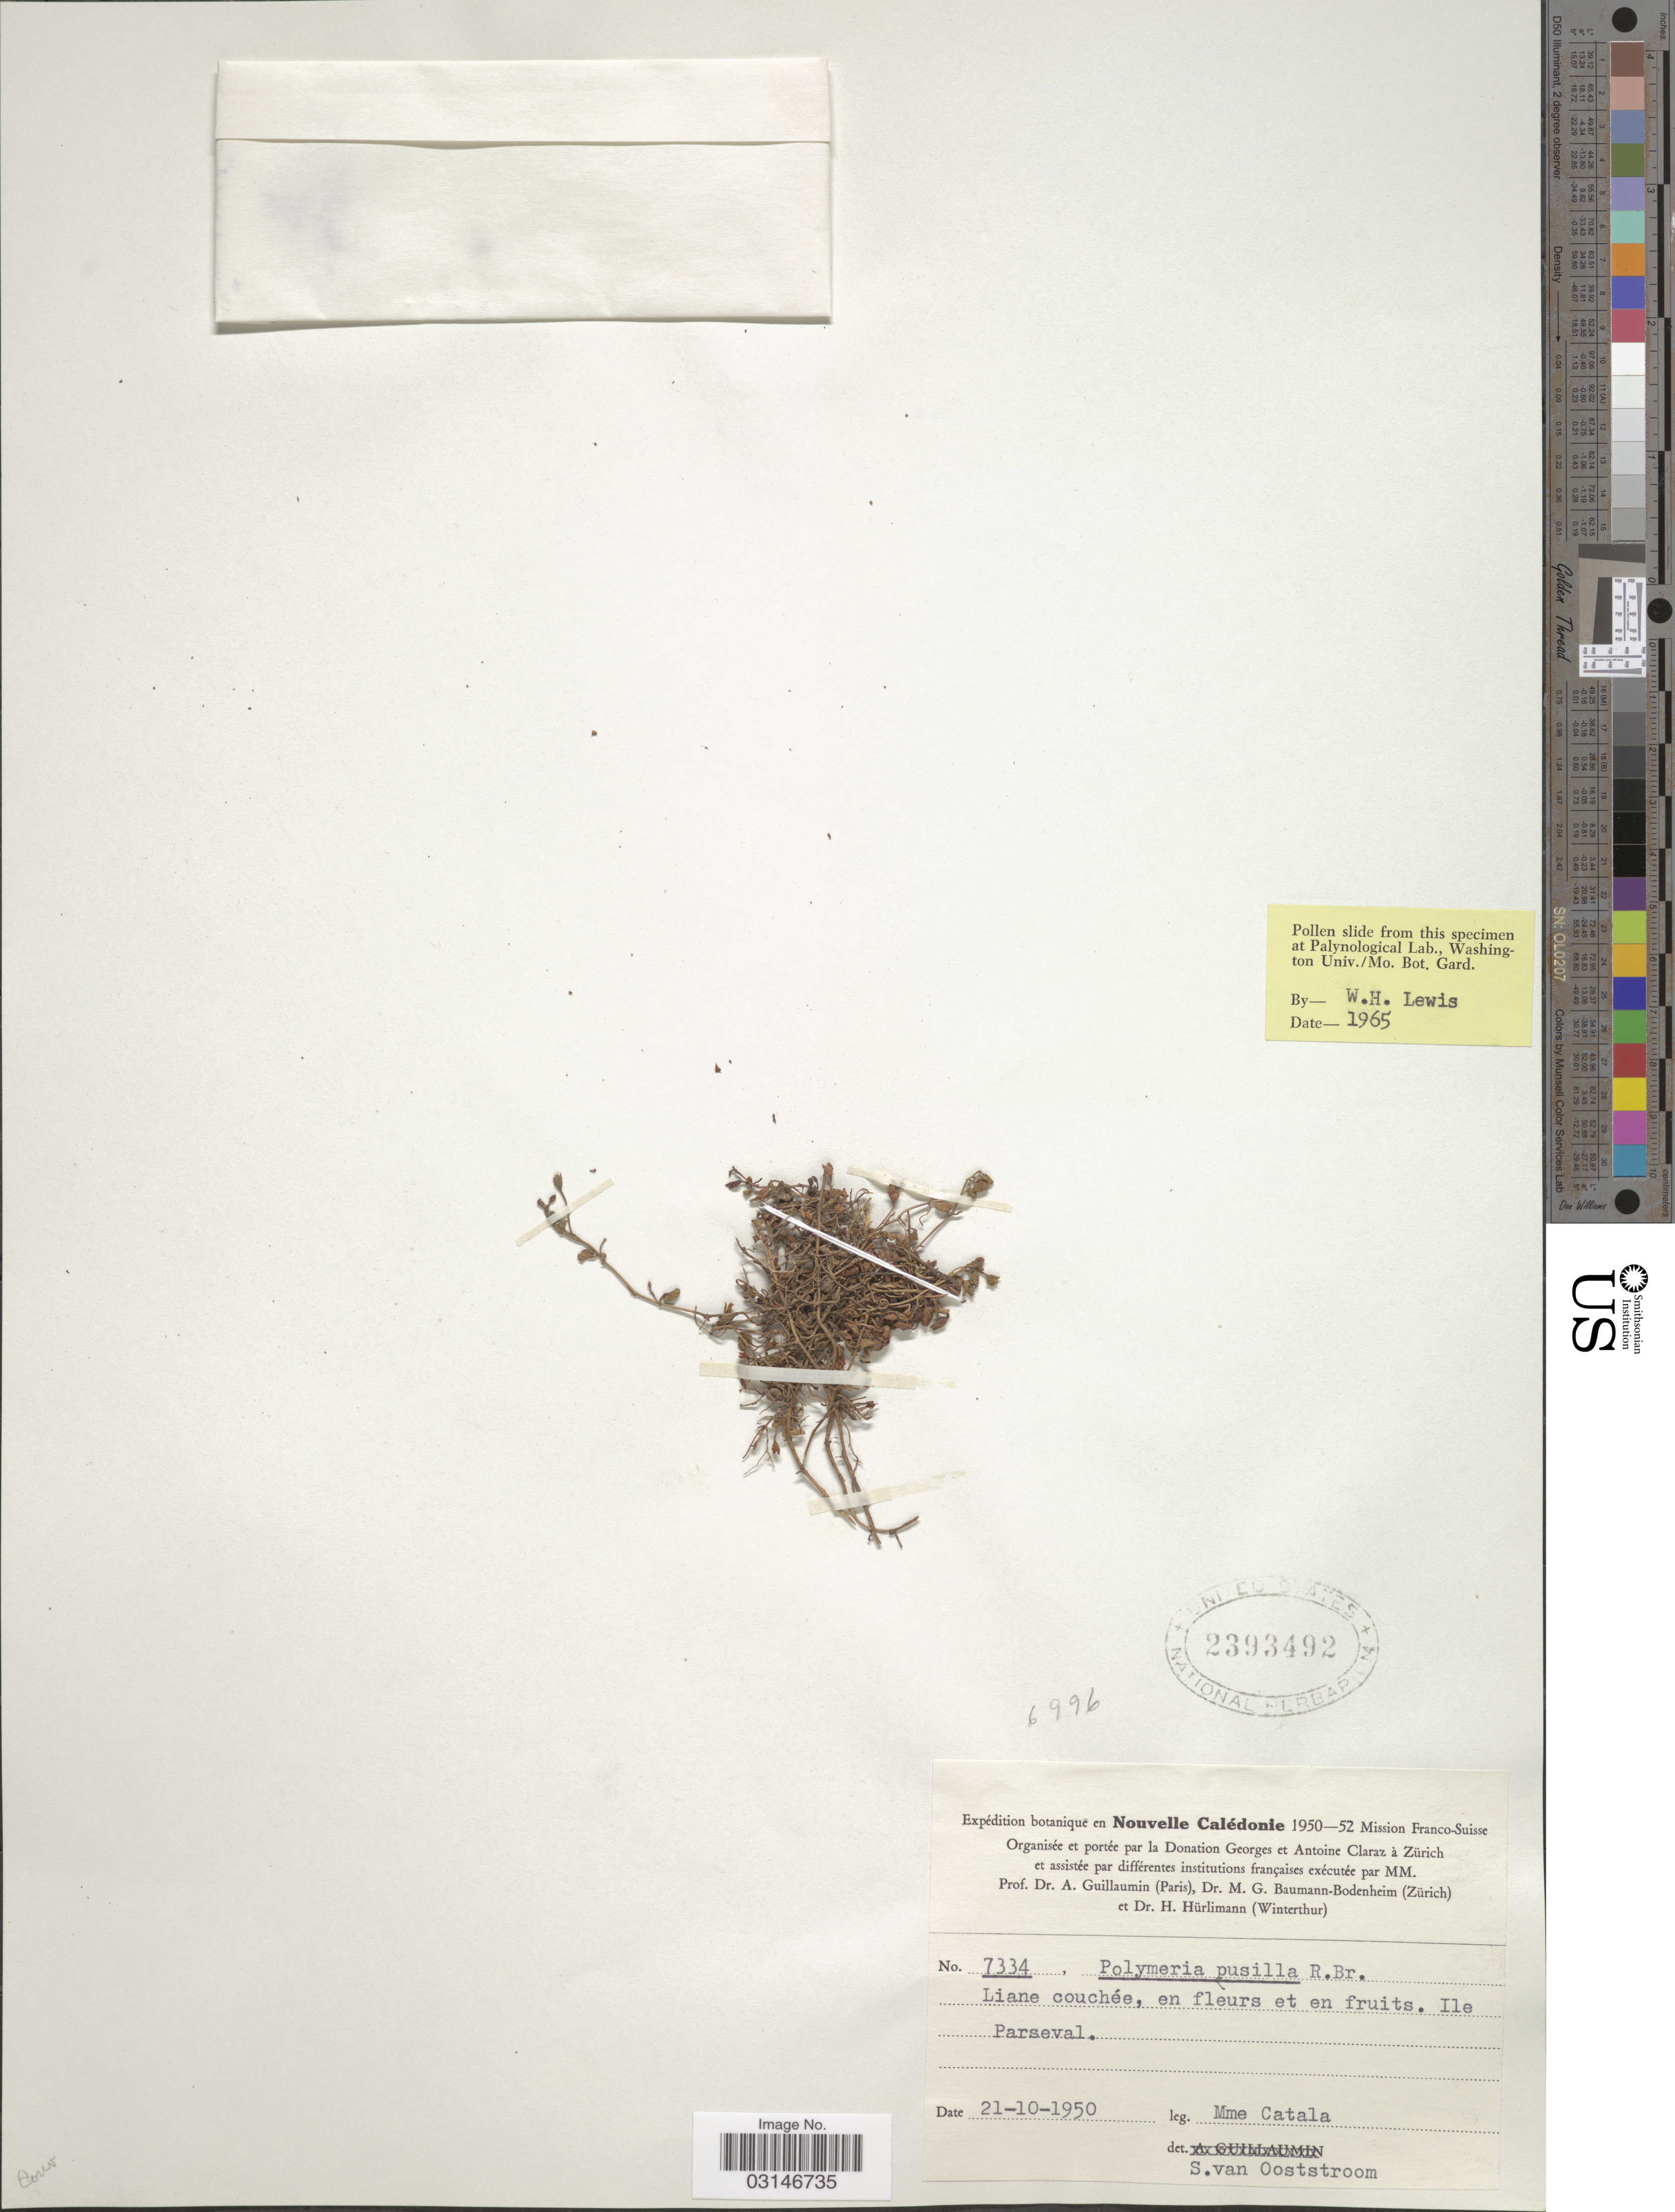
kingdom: Plantae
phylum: Tracheophyta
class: Magnoliopsida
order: Solanales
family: Convolvulaceae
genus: Polymeria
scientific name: Polymeria pusilla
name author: R. Br.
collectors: M. Catala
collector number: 7334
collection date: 1950-10-21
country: New Caledonia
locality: Ile Parseval.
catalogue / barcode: US 2393492